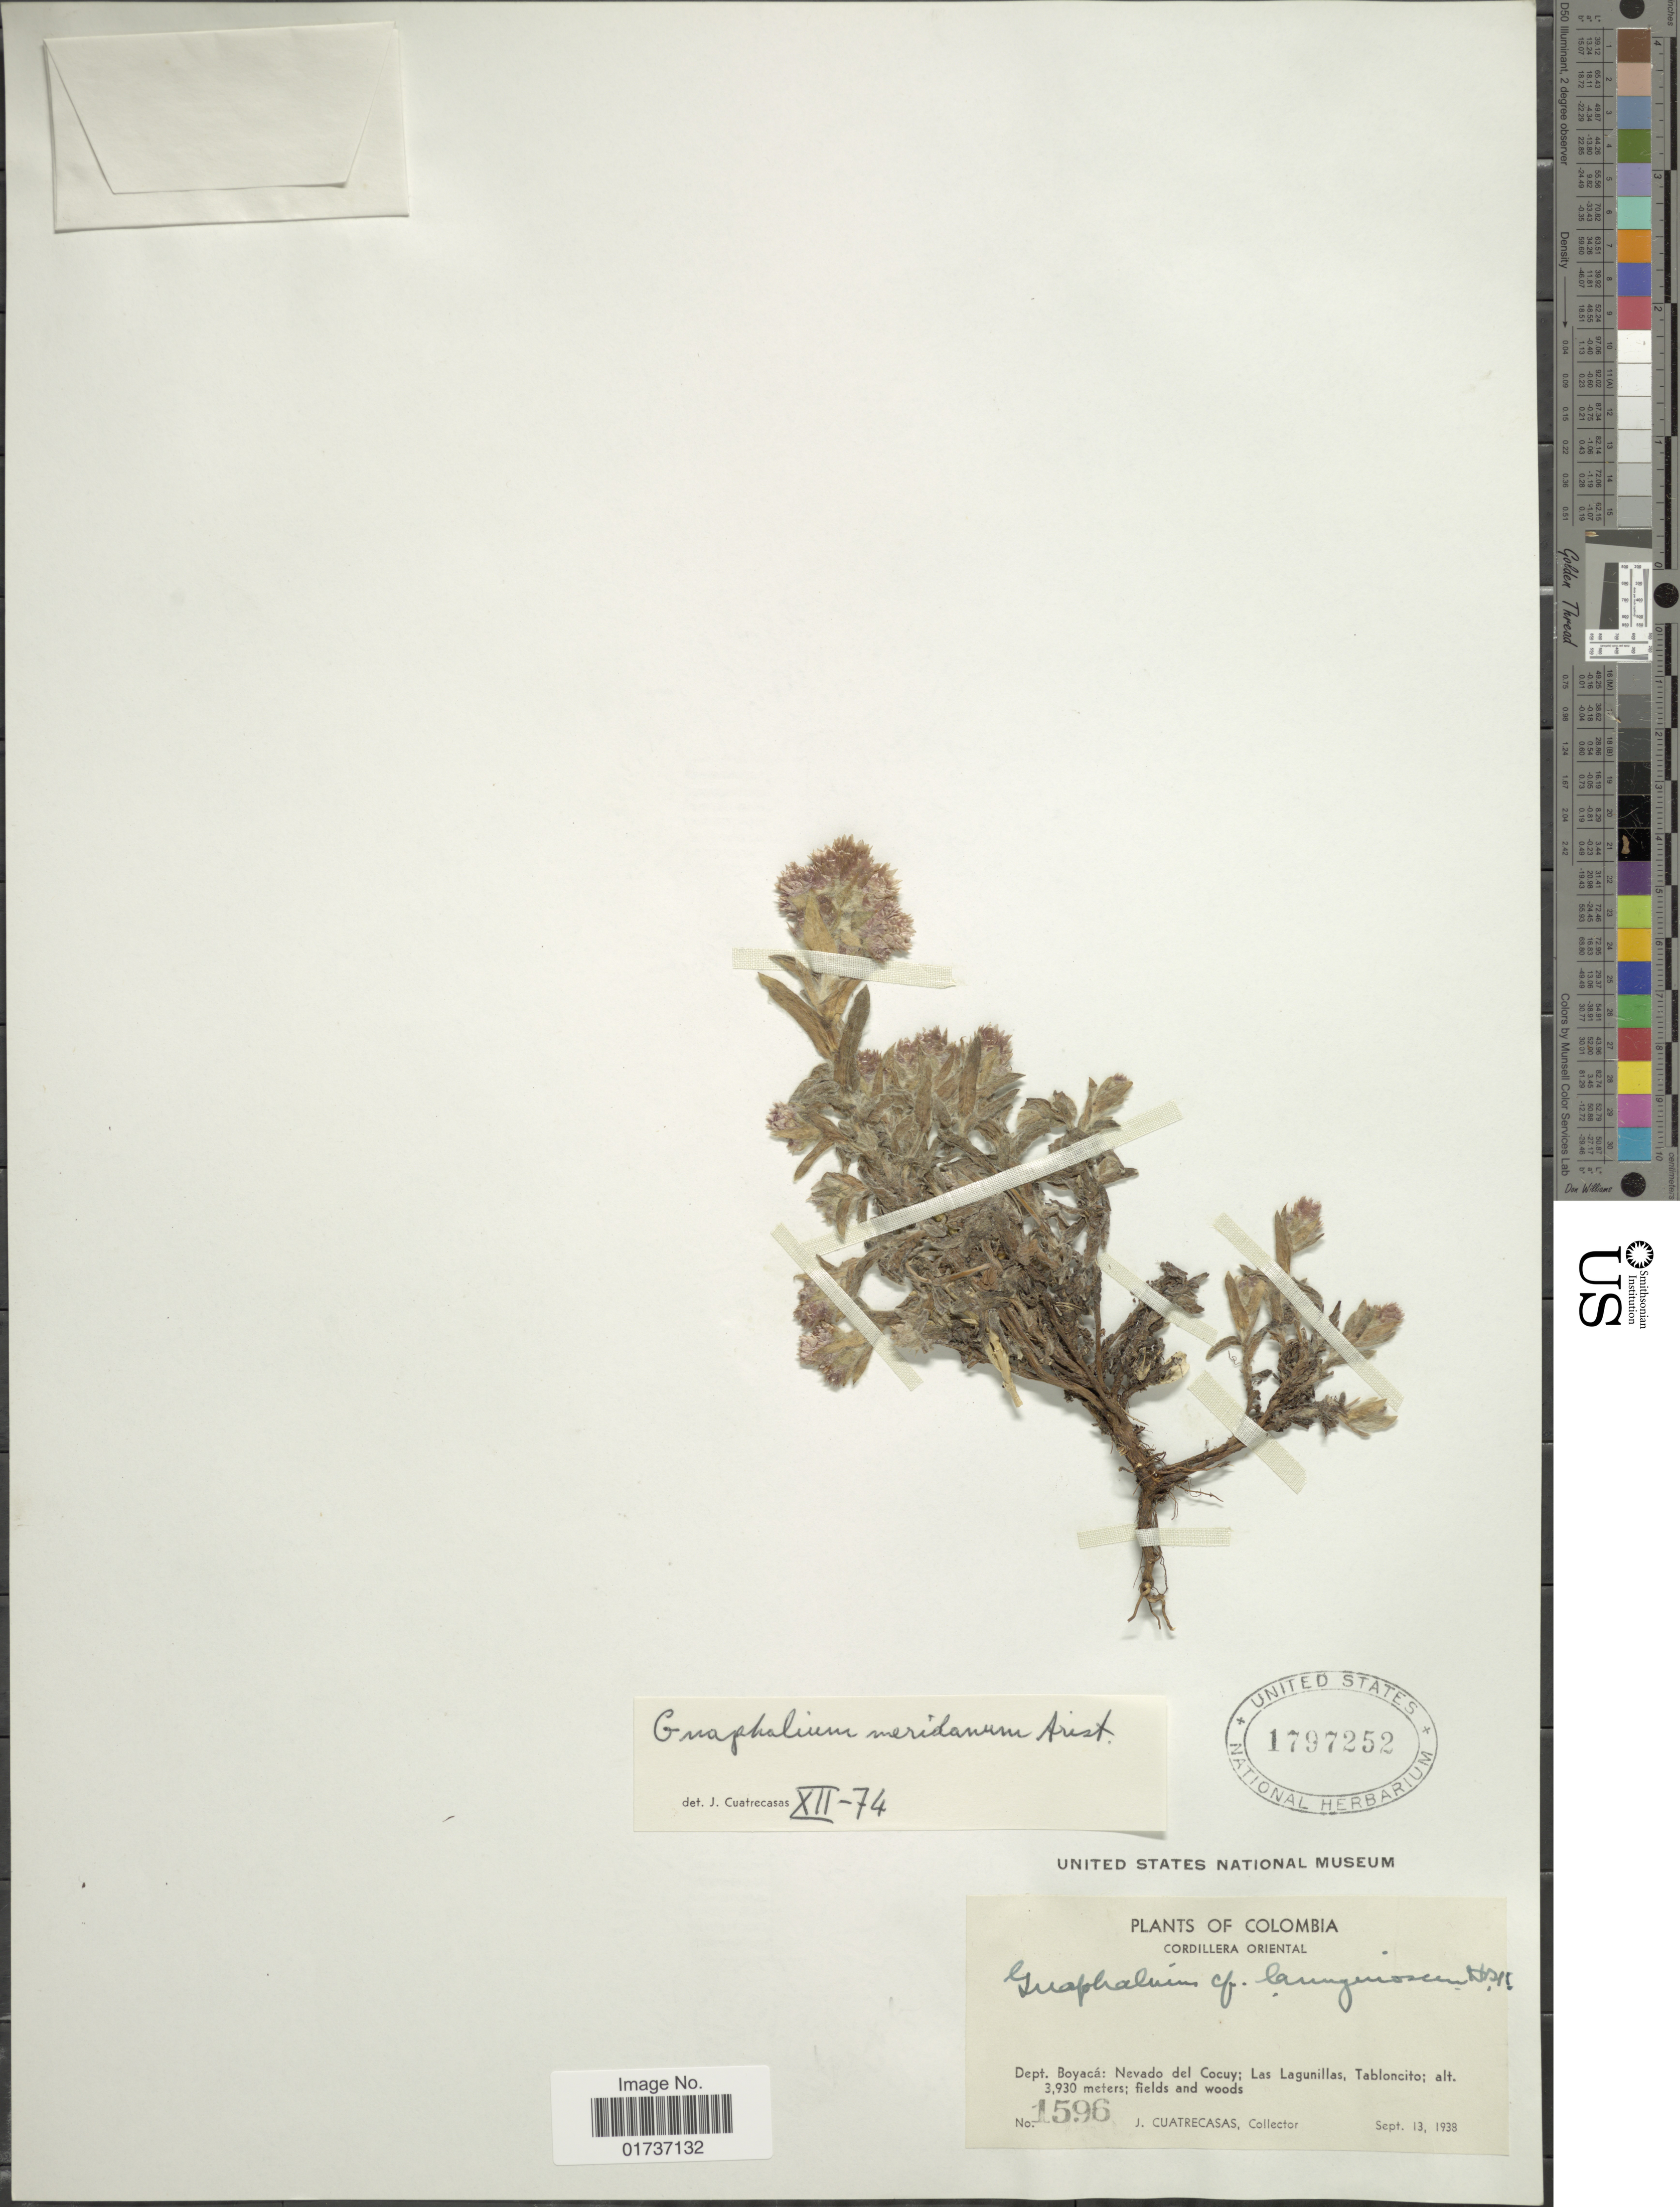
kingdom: Plantae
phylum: Tracheophyta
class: Magnoliopsida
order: Asterales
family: Asteraceae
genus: Gnaphalium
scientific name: Gnaphalium meridanum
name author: Aristeg.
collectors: J. Cuatrecasas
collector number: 1596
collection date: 1938-09-13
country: Colombia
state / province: Boyacá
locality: Cordillera Oriental, Dept, Boyacá: Nevado del Cocuy; Las Lagunillas, Tabloncito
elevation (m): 3930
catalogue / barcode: US 1797252